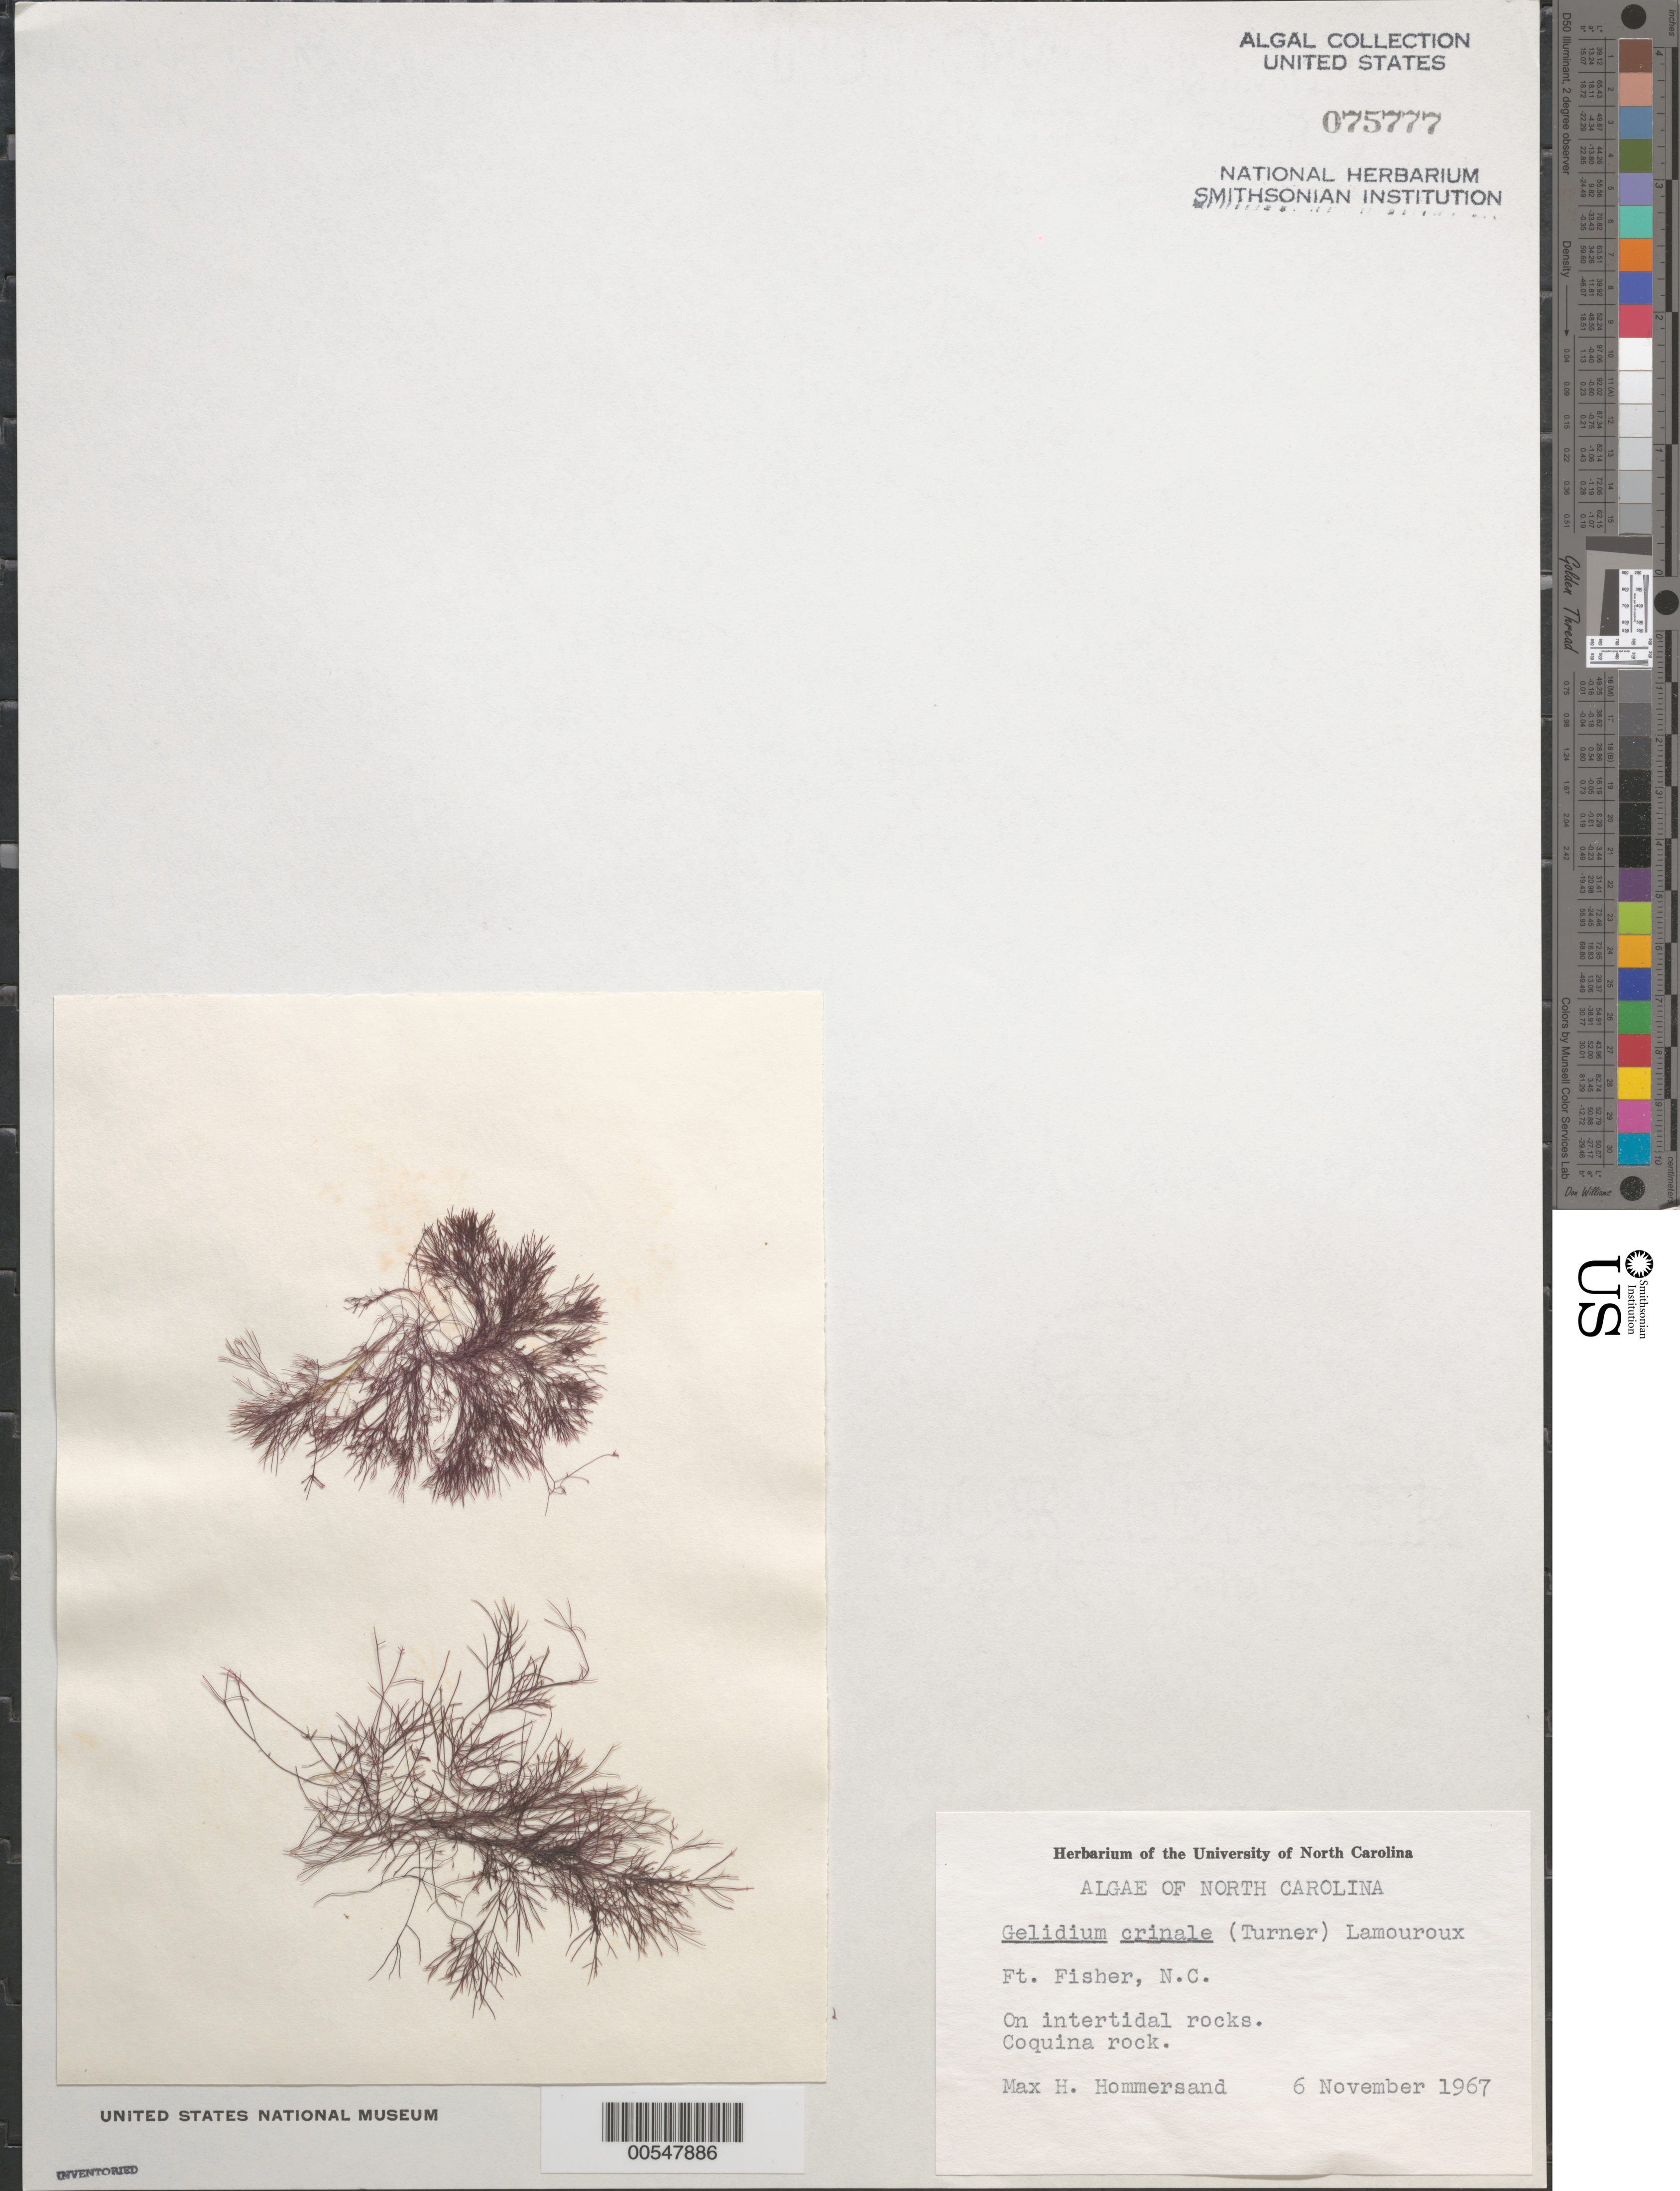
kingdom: Plantae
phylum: Rhodophyta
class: Florideophyceae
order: Gelidiales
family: Gelidiaceae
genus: Gelidium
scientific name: Gelidium crinale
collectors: M. H. Hommersand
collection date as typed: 06 Nov 1967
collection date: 1967-11-06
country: United States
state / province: North Carolina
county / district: New Hanover County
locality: Fort Fisher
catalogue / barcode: US 75777